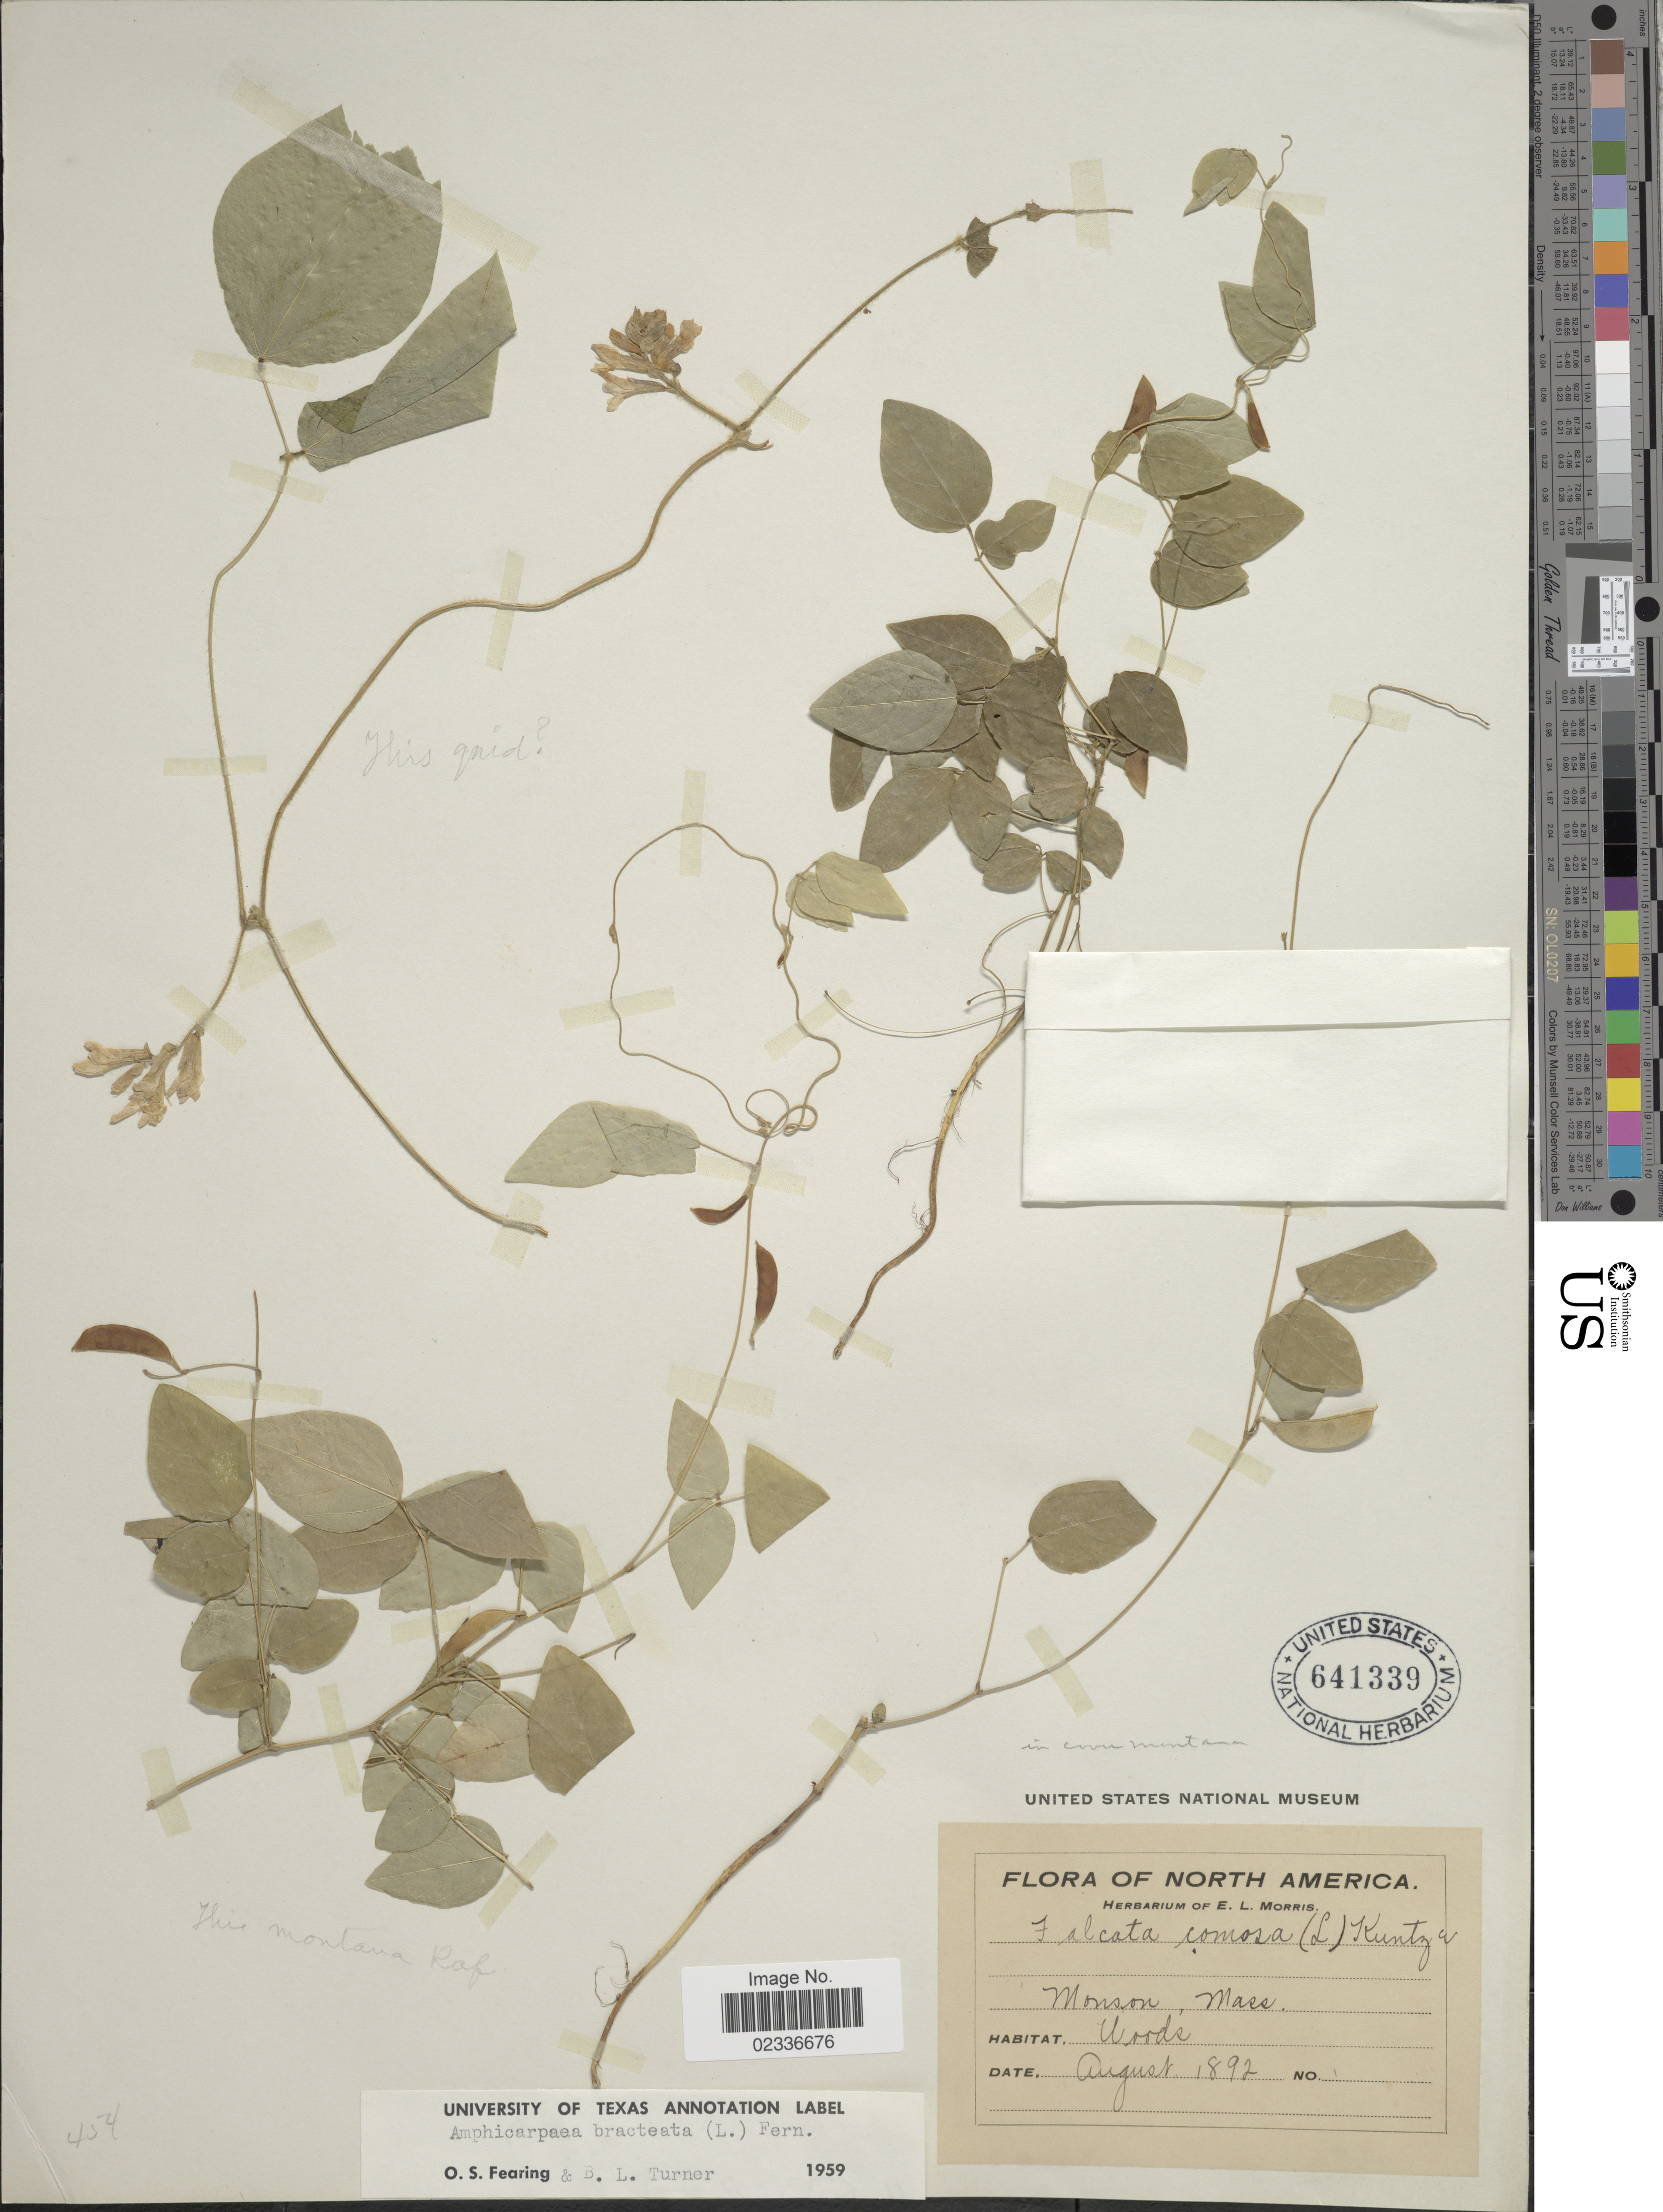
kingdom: Plantae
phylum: Tracheophyta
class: Magnoliopsida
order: Fabales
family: Fabaceae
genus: Amphicarpaea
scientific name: Amphicarpaea bracteata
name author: (L.) Fernald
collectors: ex herb. Of E. L. Morris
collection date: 1892-08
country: United States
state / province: Massachusetts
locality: Monson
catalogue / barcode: US 641339